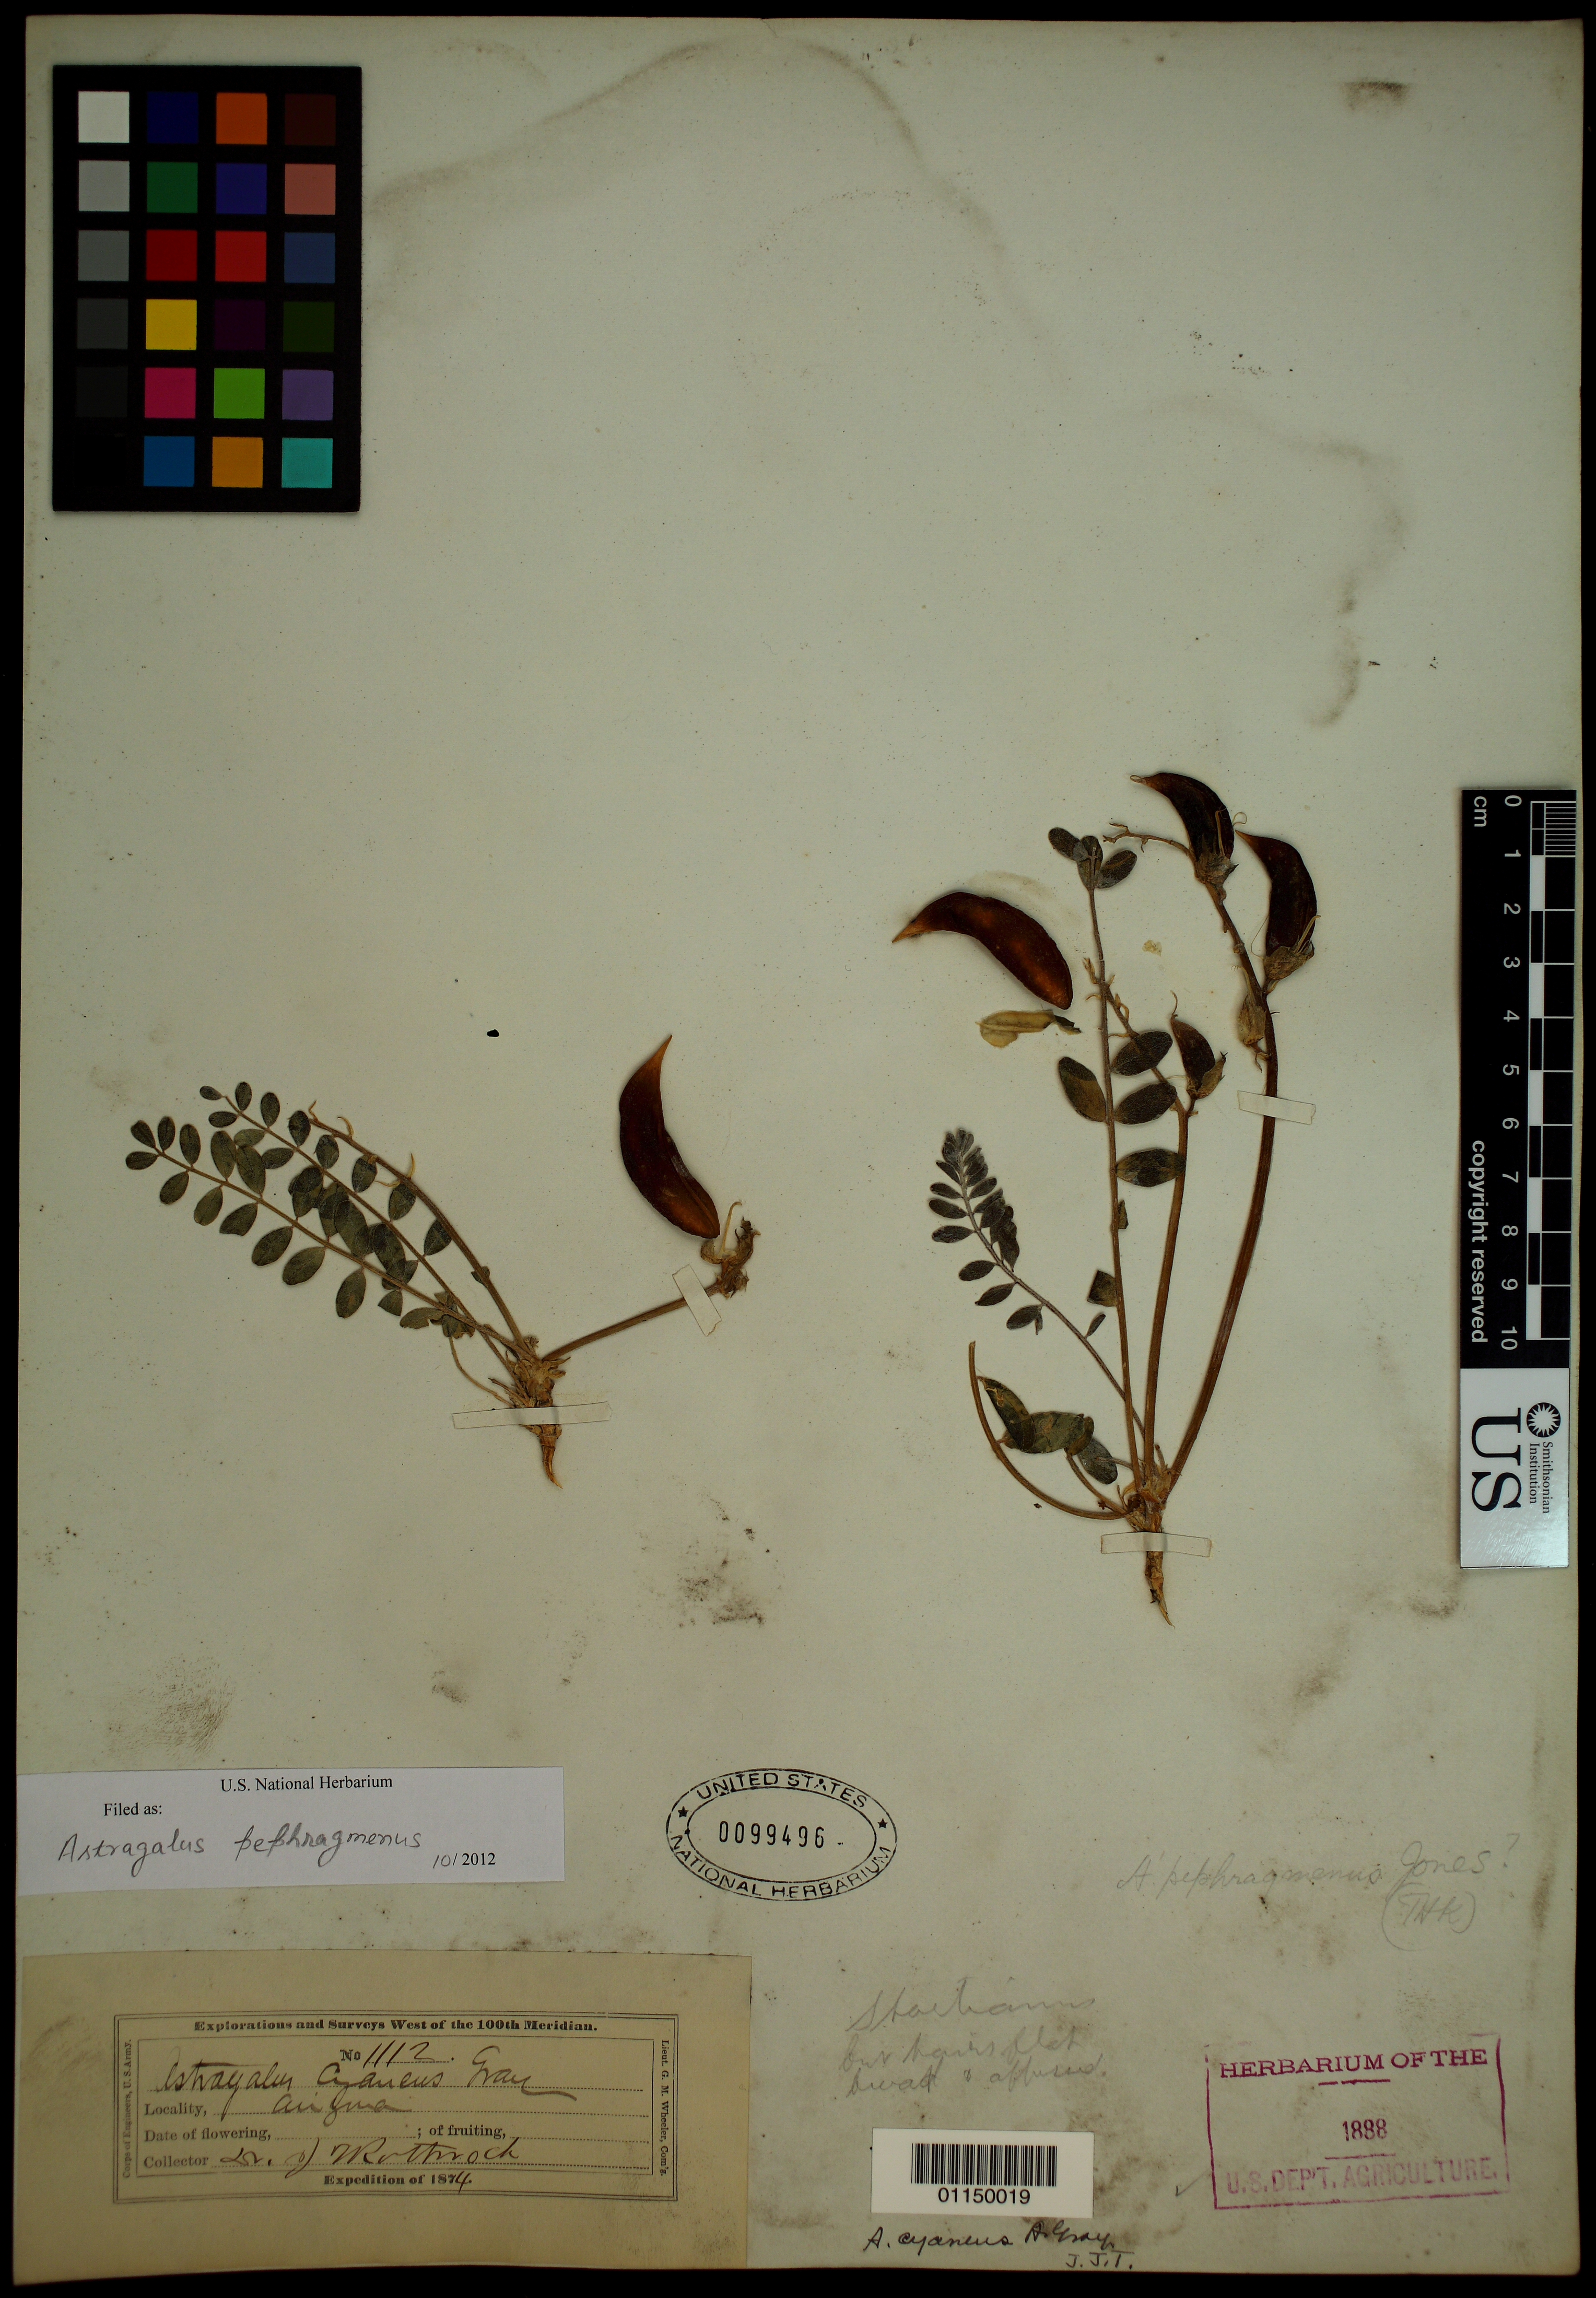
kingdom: Plantae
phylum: Tracheophyta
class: Magnoliopsida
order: Fabales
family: Fabaceae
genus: Astragalus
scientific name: Astragalus pephragmenus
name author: M.E. Jones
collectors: J. T. Rothrock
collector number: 1112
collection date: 1874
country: United States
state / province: Arizona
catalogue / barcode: US 99496